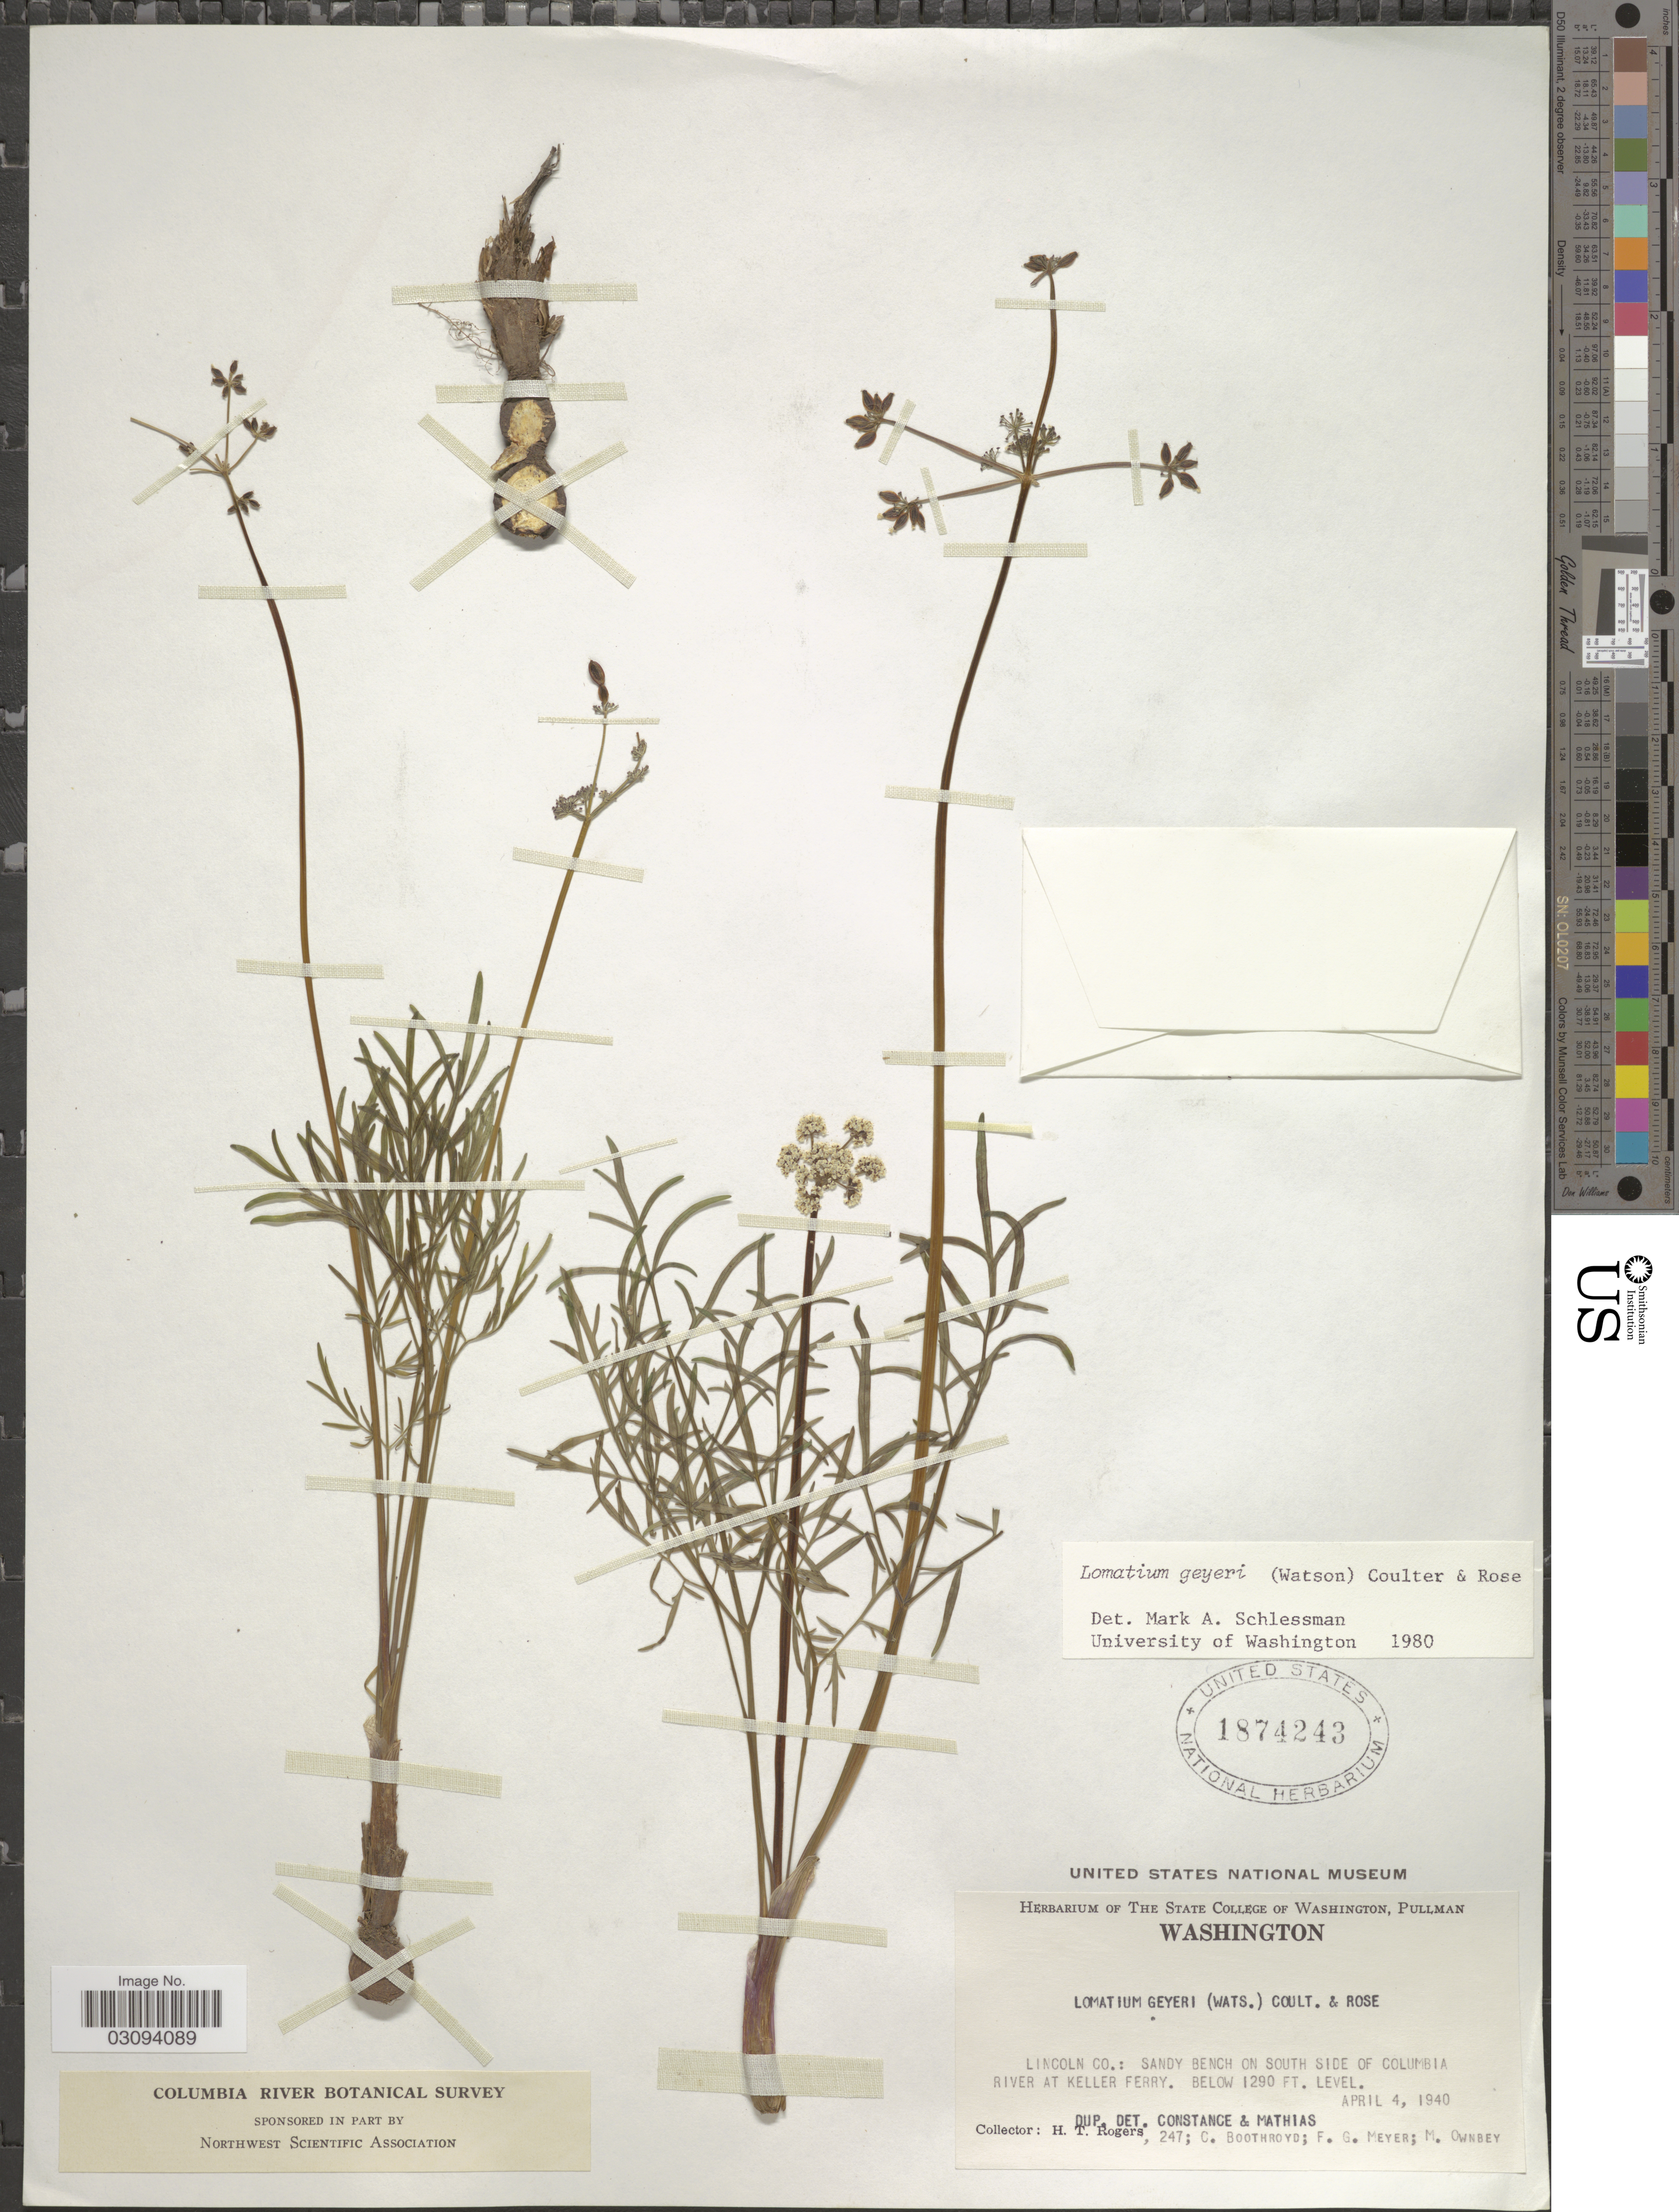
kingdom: Plantae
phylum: Tracheophyta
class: Magnoliopsida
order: Apiales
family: Apiaceae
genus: Lomatium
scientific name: Lomatium geyeri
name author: (S. Watson) J.M. Coult. & Rose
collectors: H. Rogers, C. Boothroyd, F. G. Meyer & M. Ownbey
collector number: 247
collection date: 1940-04-04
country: United States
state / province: Washington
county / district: Lincoln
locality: Lincoln Co.: Sandy bench on south side of Columbia River at Keller Ferry.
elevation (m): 393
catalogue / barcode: US 1874243